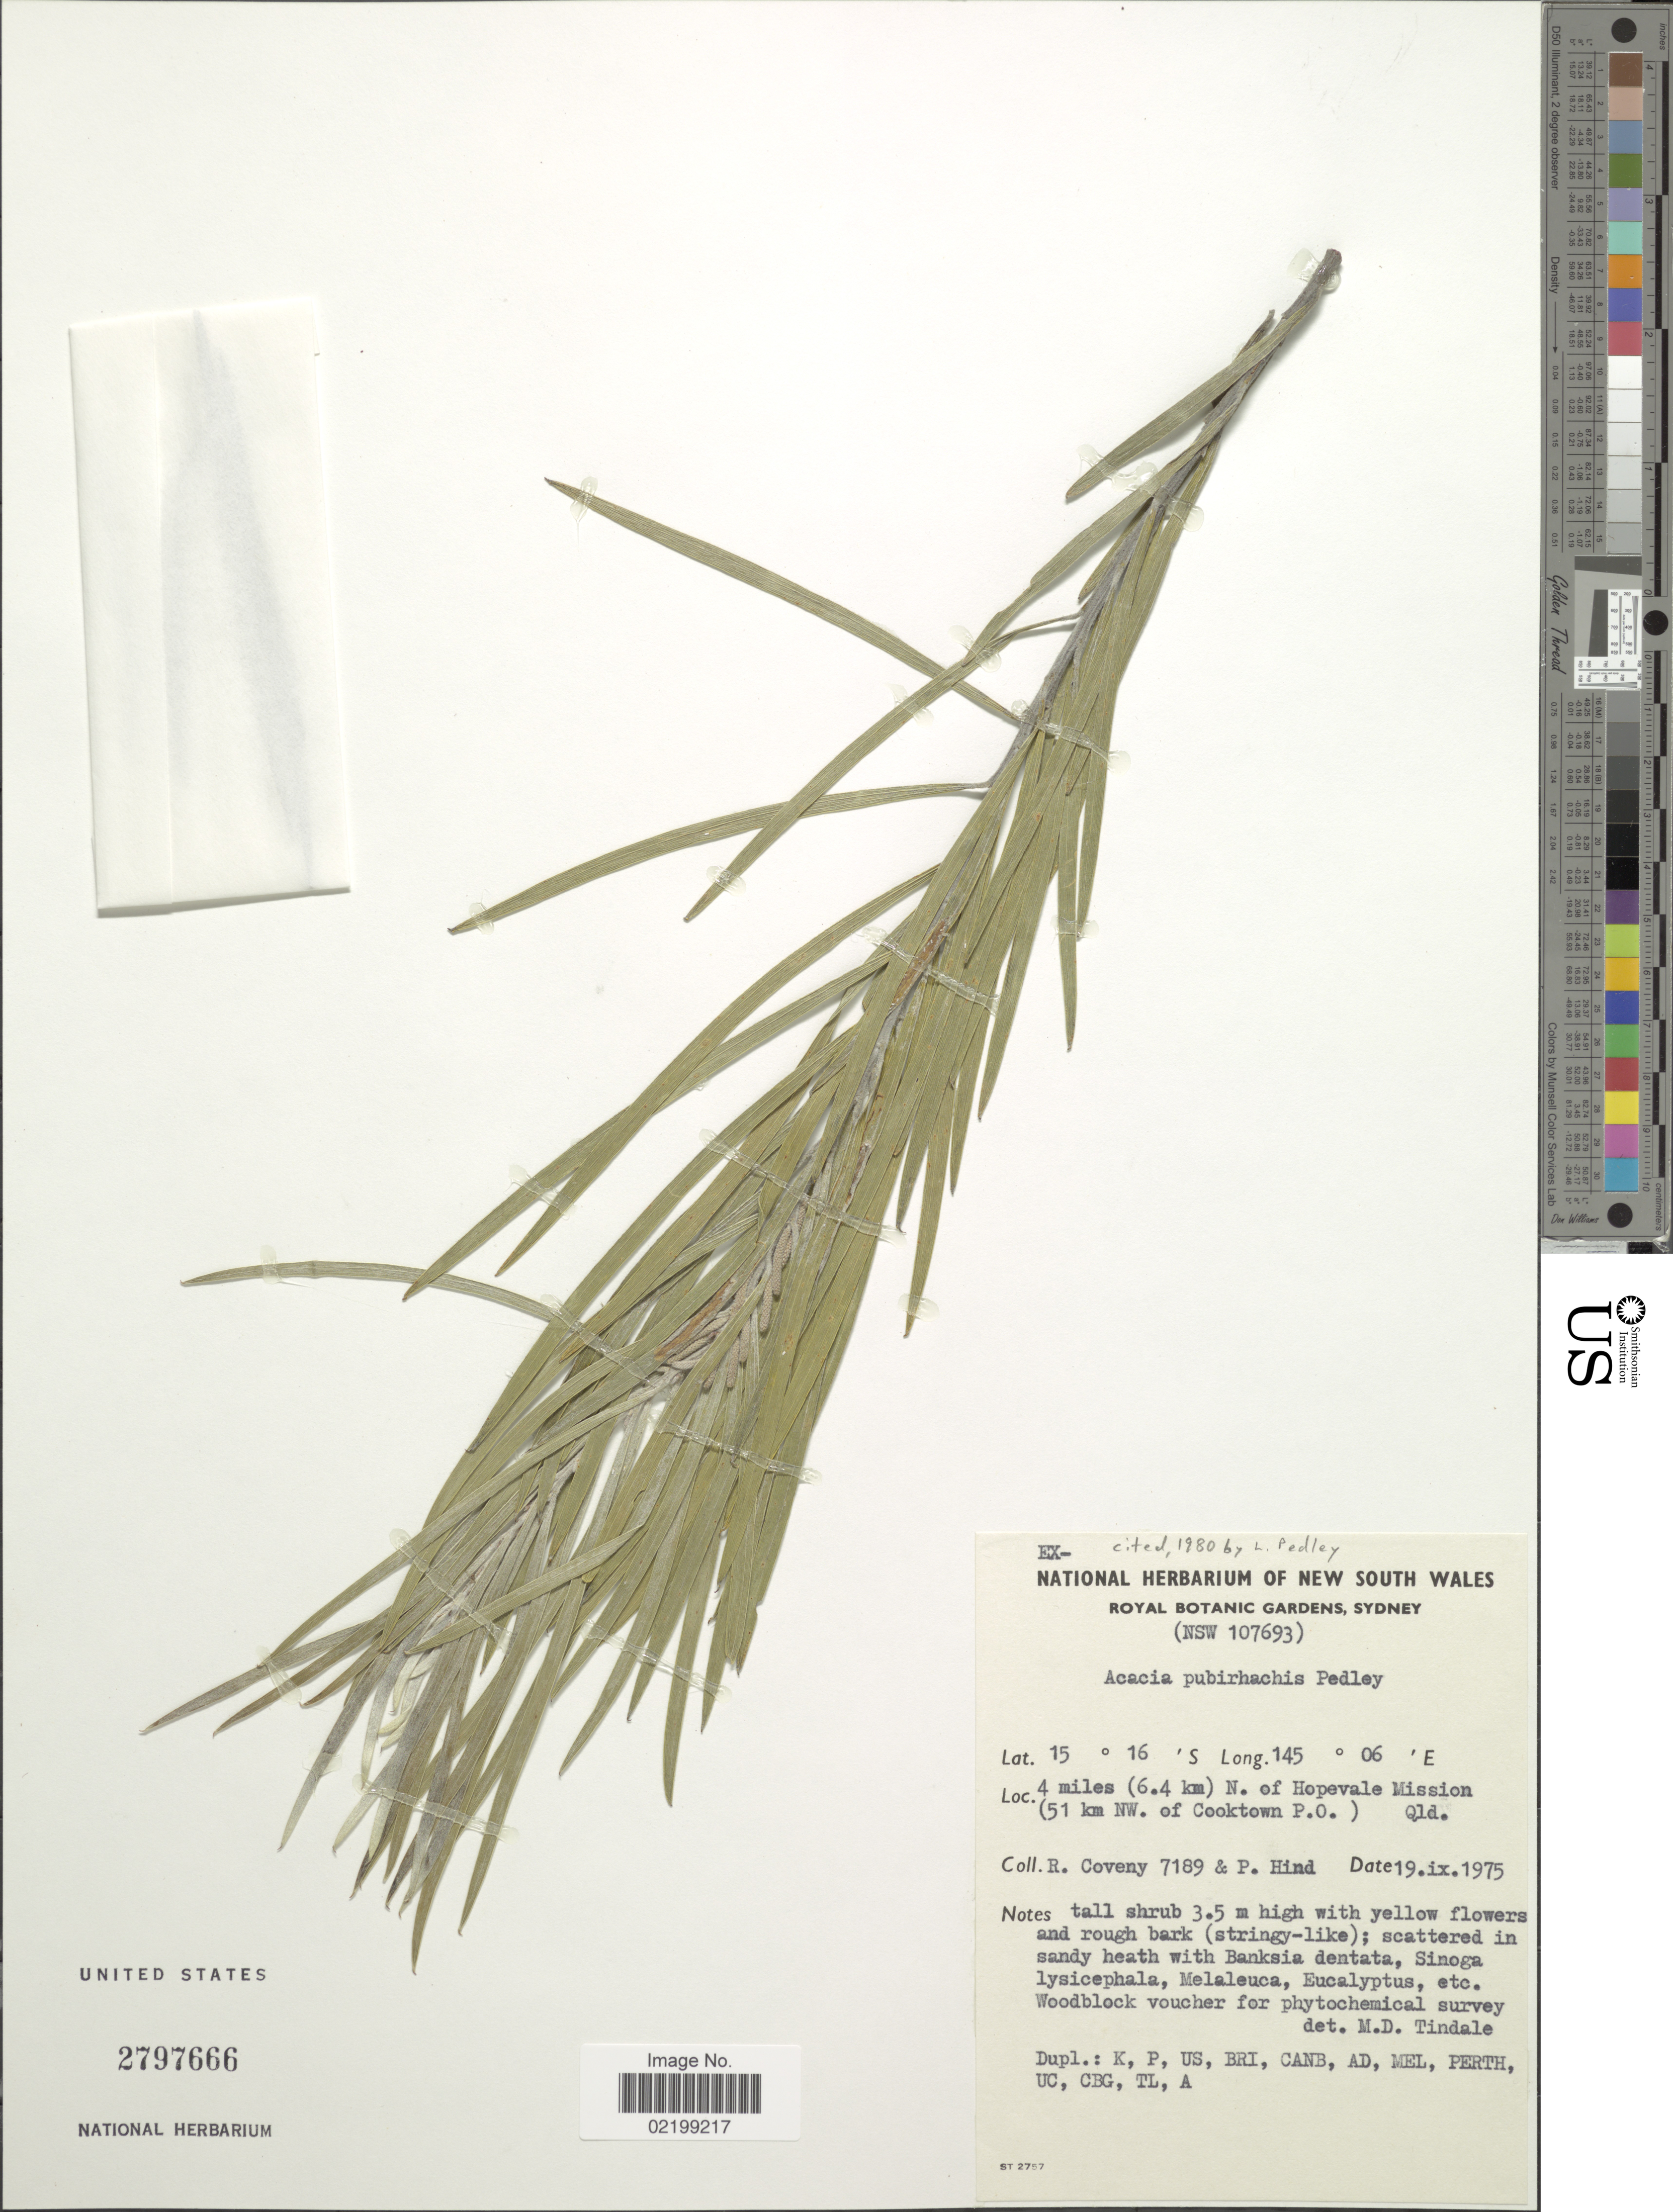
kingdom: Plantae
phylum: Tracheophyta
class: Magnoliopsida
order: Fabales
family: Fabaceae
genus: Acacia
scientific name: Acacia pubirhachis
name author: Pedley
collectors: R. Coveny & P. Hind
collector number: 7189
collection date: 1975-09-19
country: Australia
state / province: Queensland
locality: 4 miles (6.4 km) N. of Hopevale Mission (51 km Nw. of Cooktown P.O.)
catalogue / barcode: US 2797666